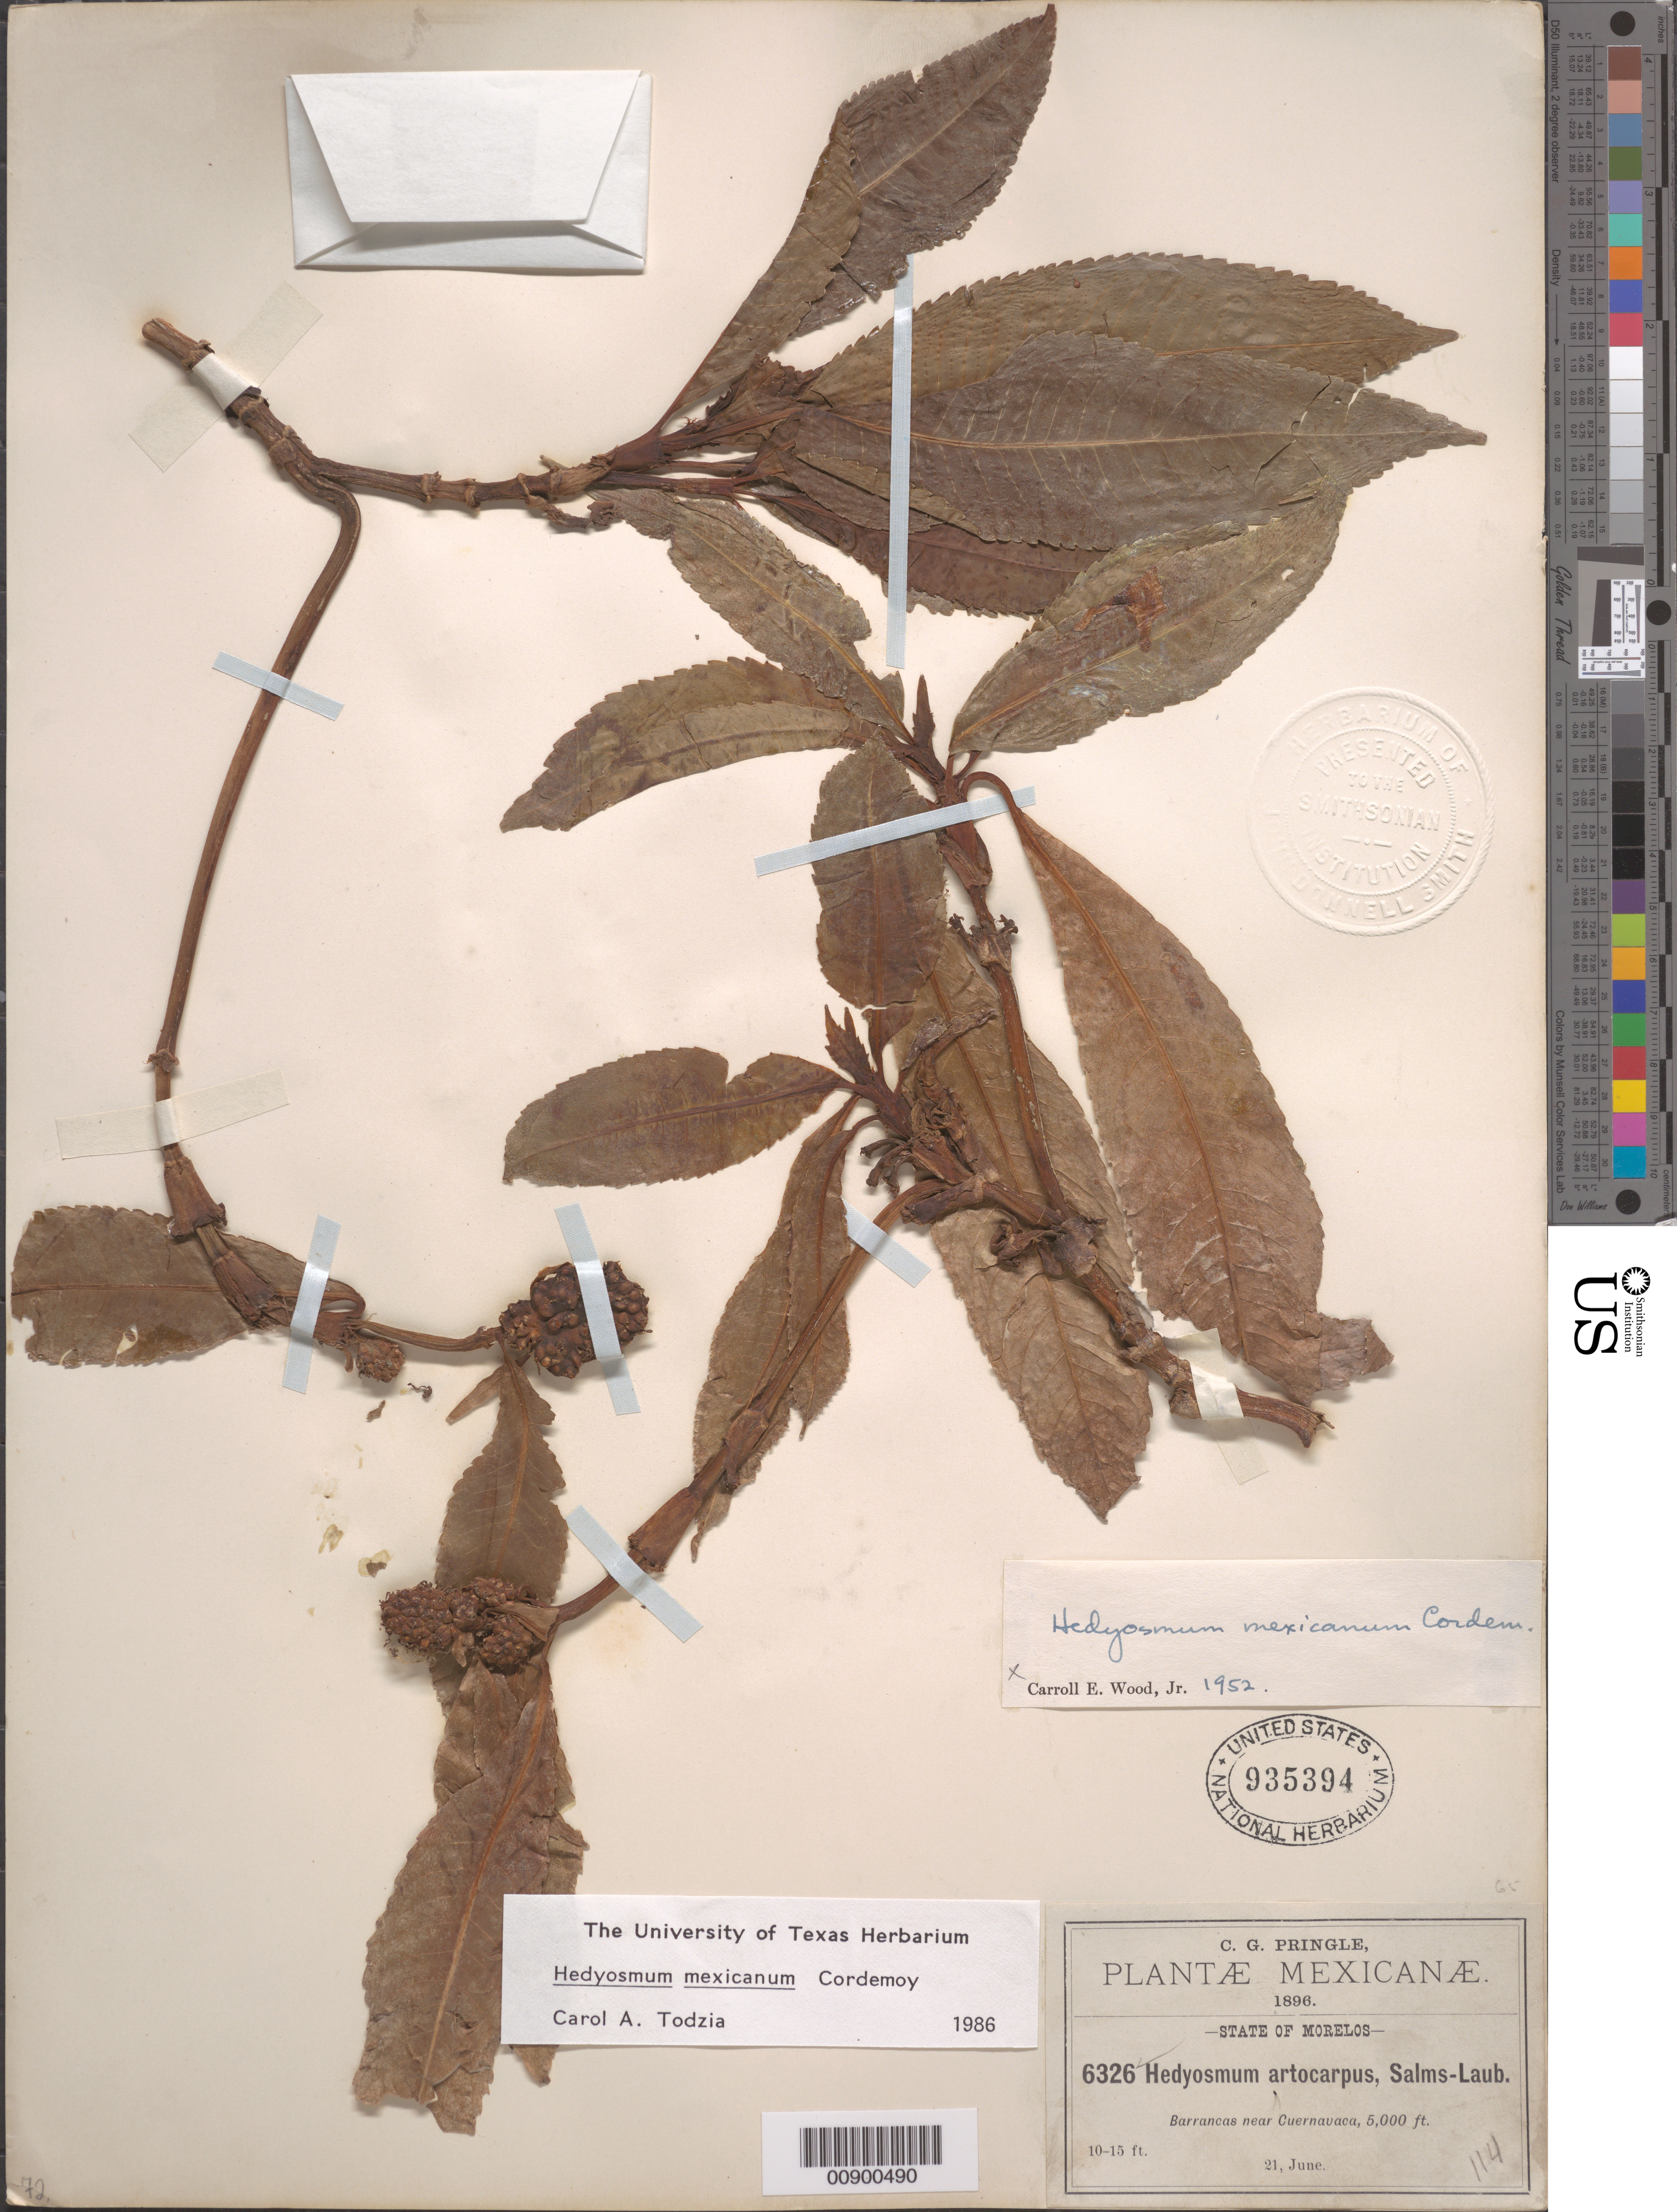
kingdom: Plantae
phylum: Tracheophyta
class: Magnoliopsida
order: Chloranthales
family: Chloranthaceae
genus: Hedyosmum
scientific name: Hedyosmum mexicanum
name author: C. Cordem.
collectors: C. G. Pringle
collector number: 6326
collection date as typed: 21 Jun 1896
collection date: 1896-06-21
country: Mexico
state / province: Morelos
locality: Barrancas near Cuernavaca, Morelos.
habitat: Barrancas.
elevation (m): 1524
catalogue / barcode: US 935394